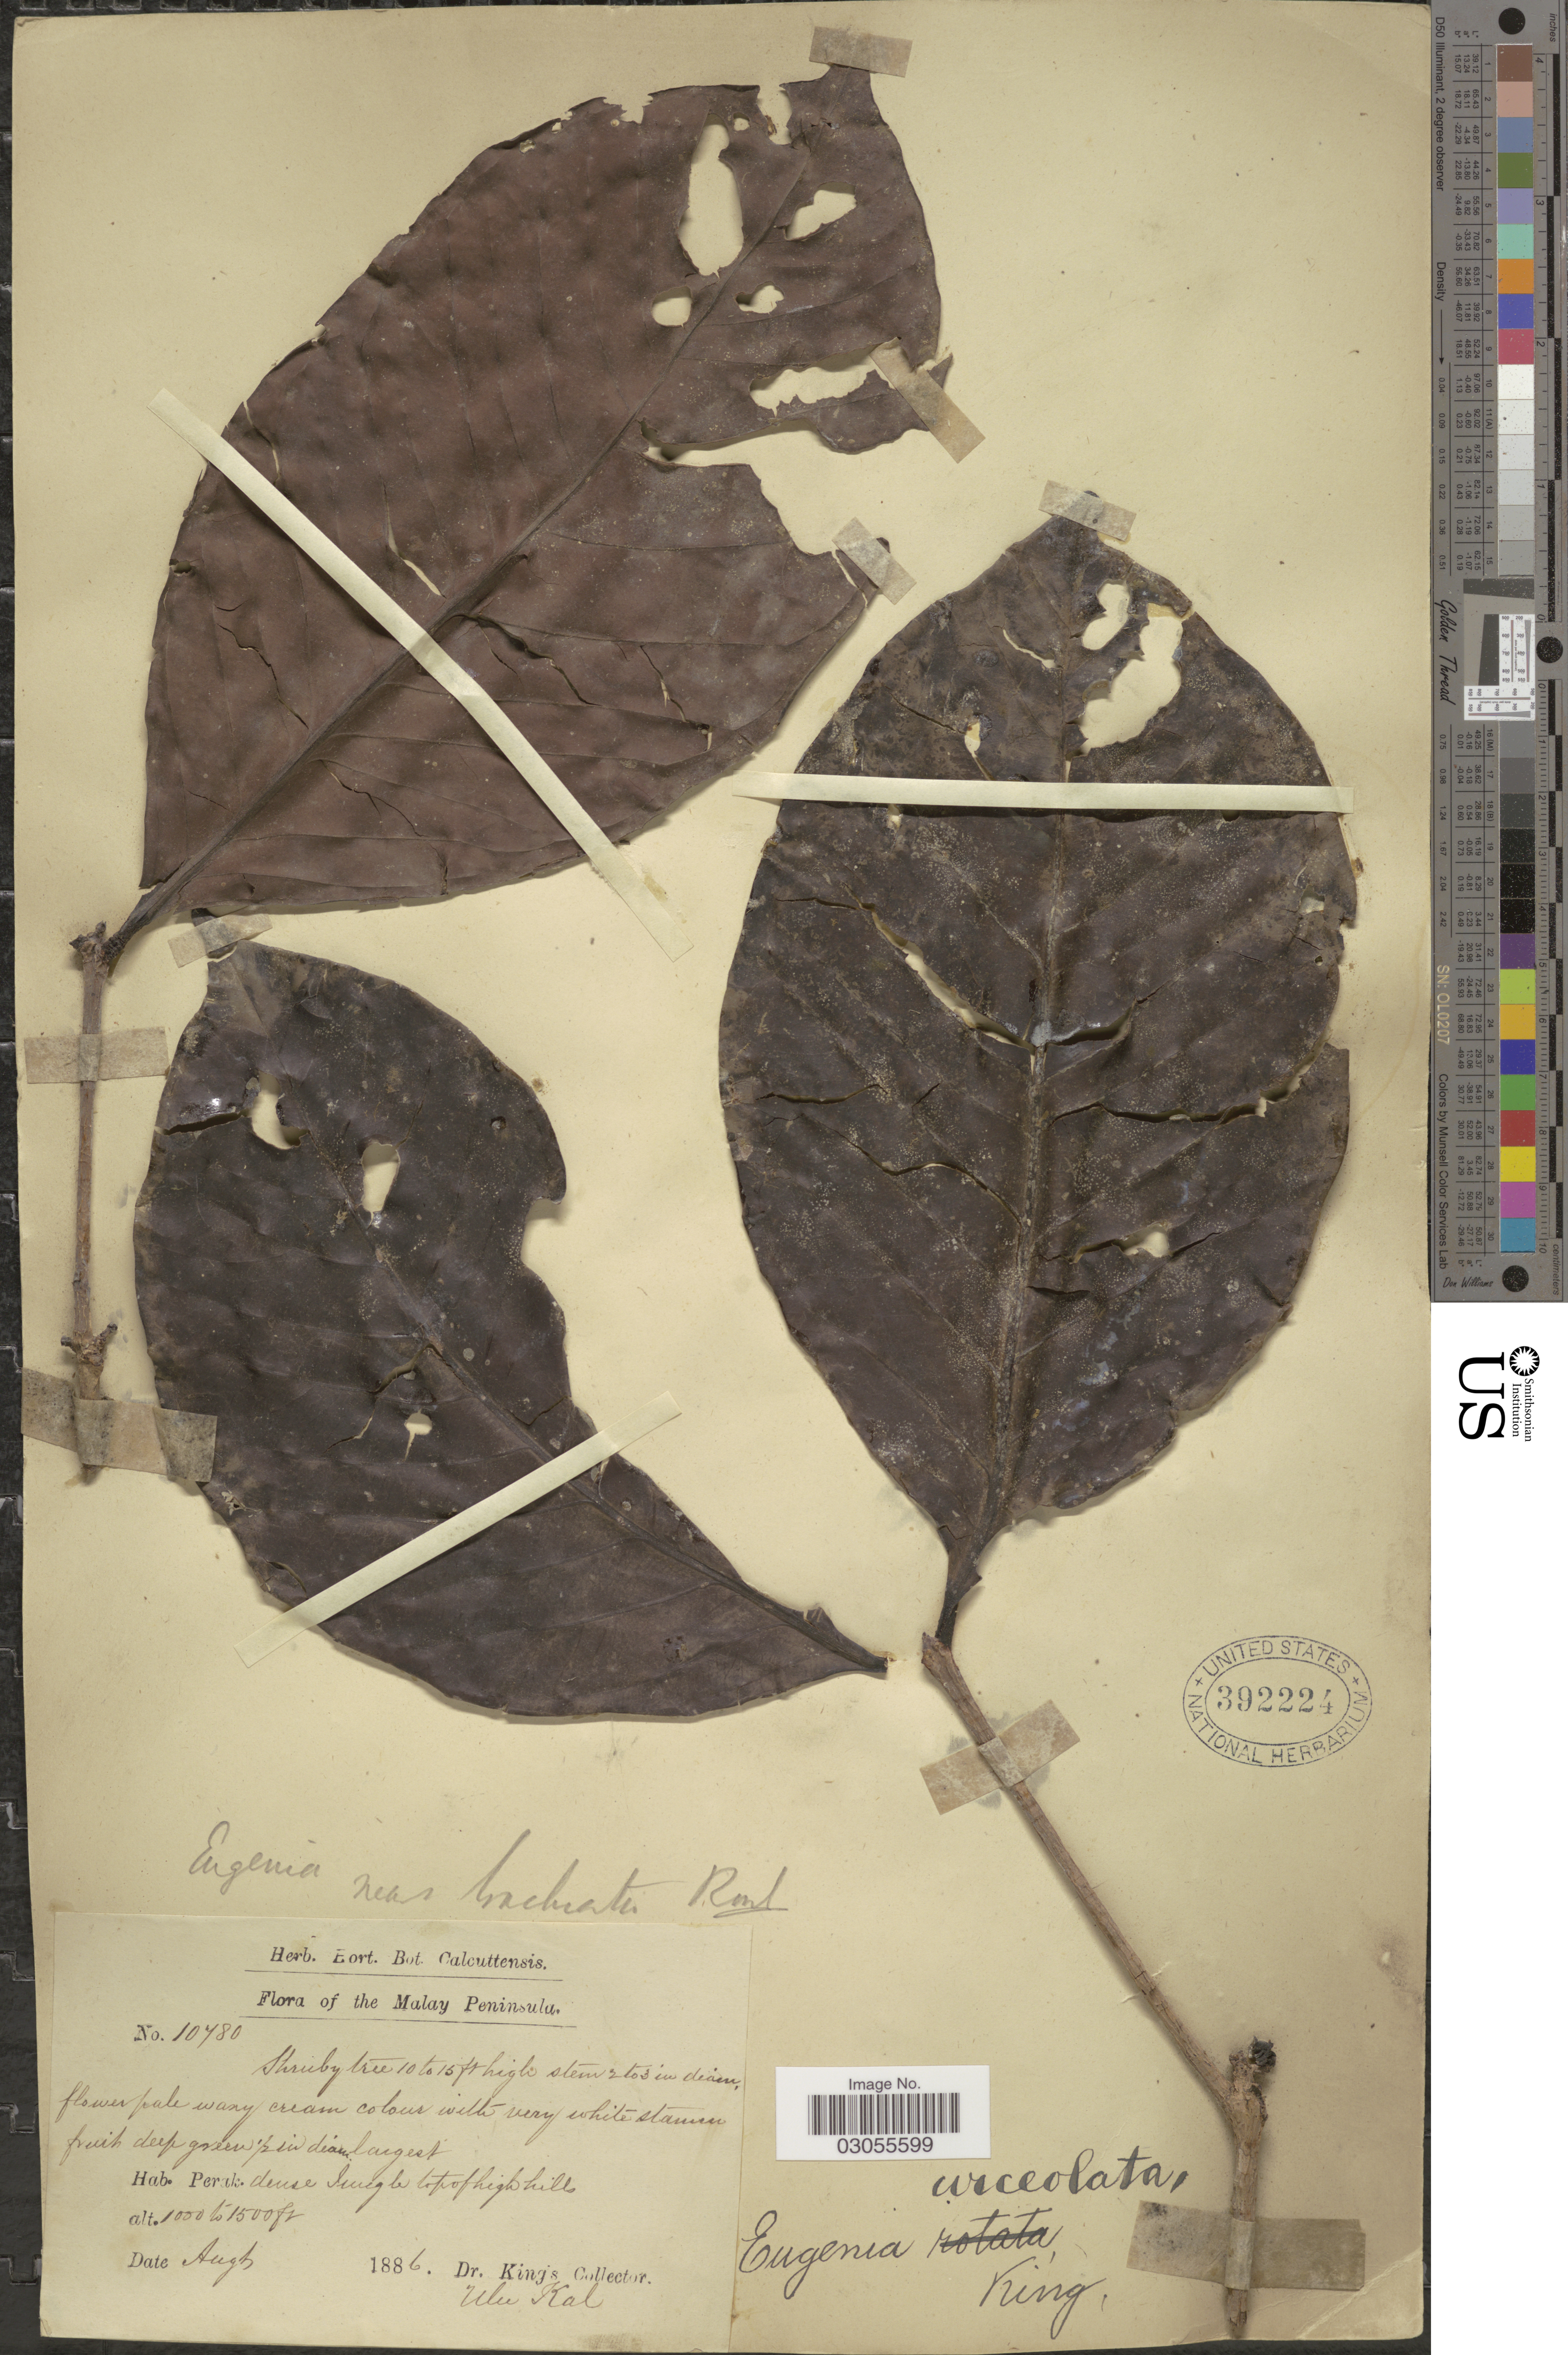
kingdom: Plantae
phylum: Tracheophyta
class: Magnoliopsida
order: Myrtales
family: Myrtaceae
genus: Syzygium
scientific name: Syzygium urceolatum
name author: (Korth.) Merr. & L.M. Perry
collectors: Dr. King's collector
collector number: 10780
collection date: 1886-08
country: Malaysia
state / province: Perak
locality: Malay Peninsula. Ulu Kal.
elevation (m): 305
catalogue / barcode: US 392224